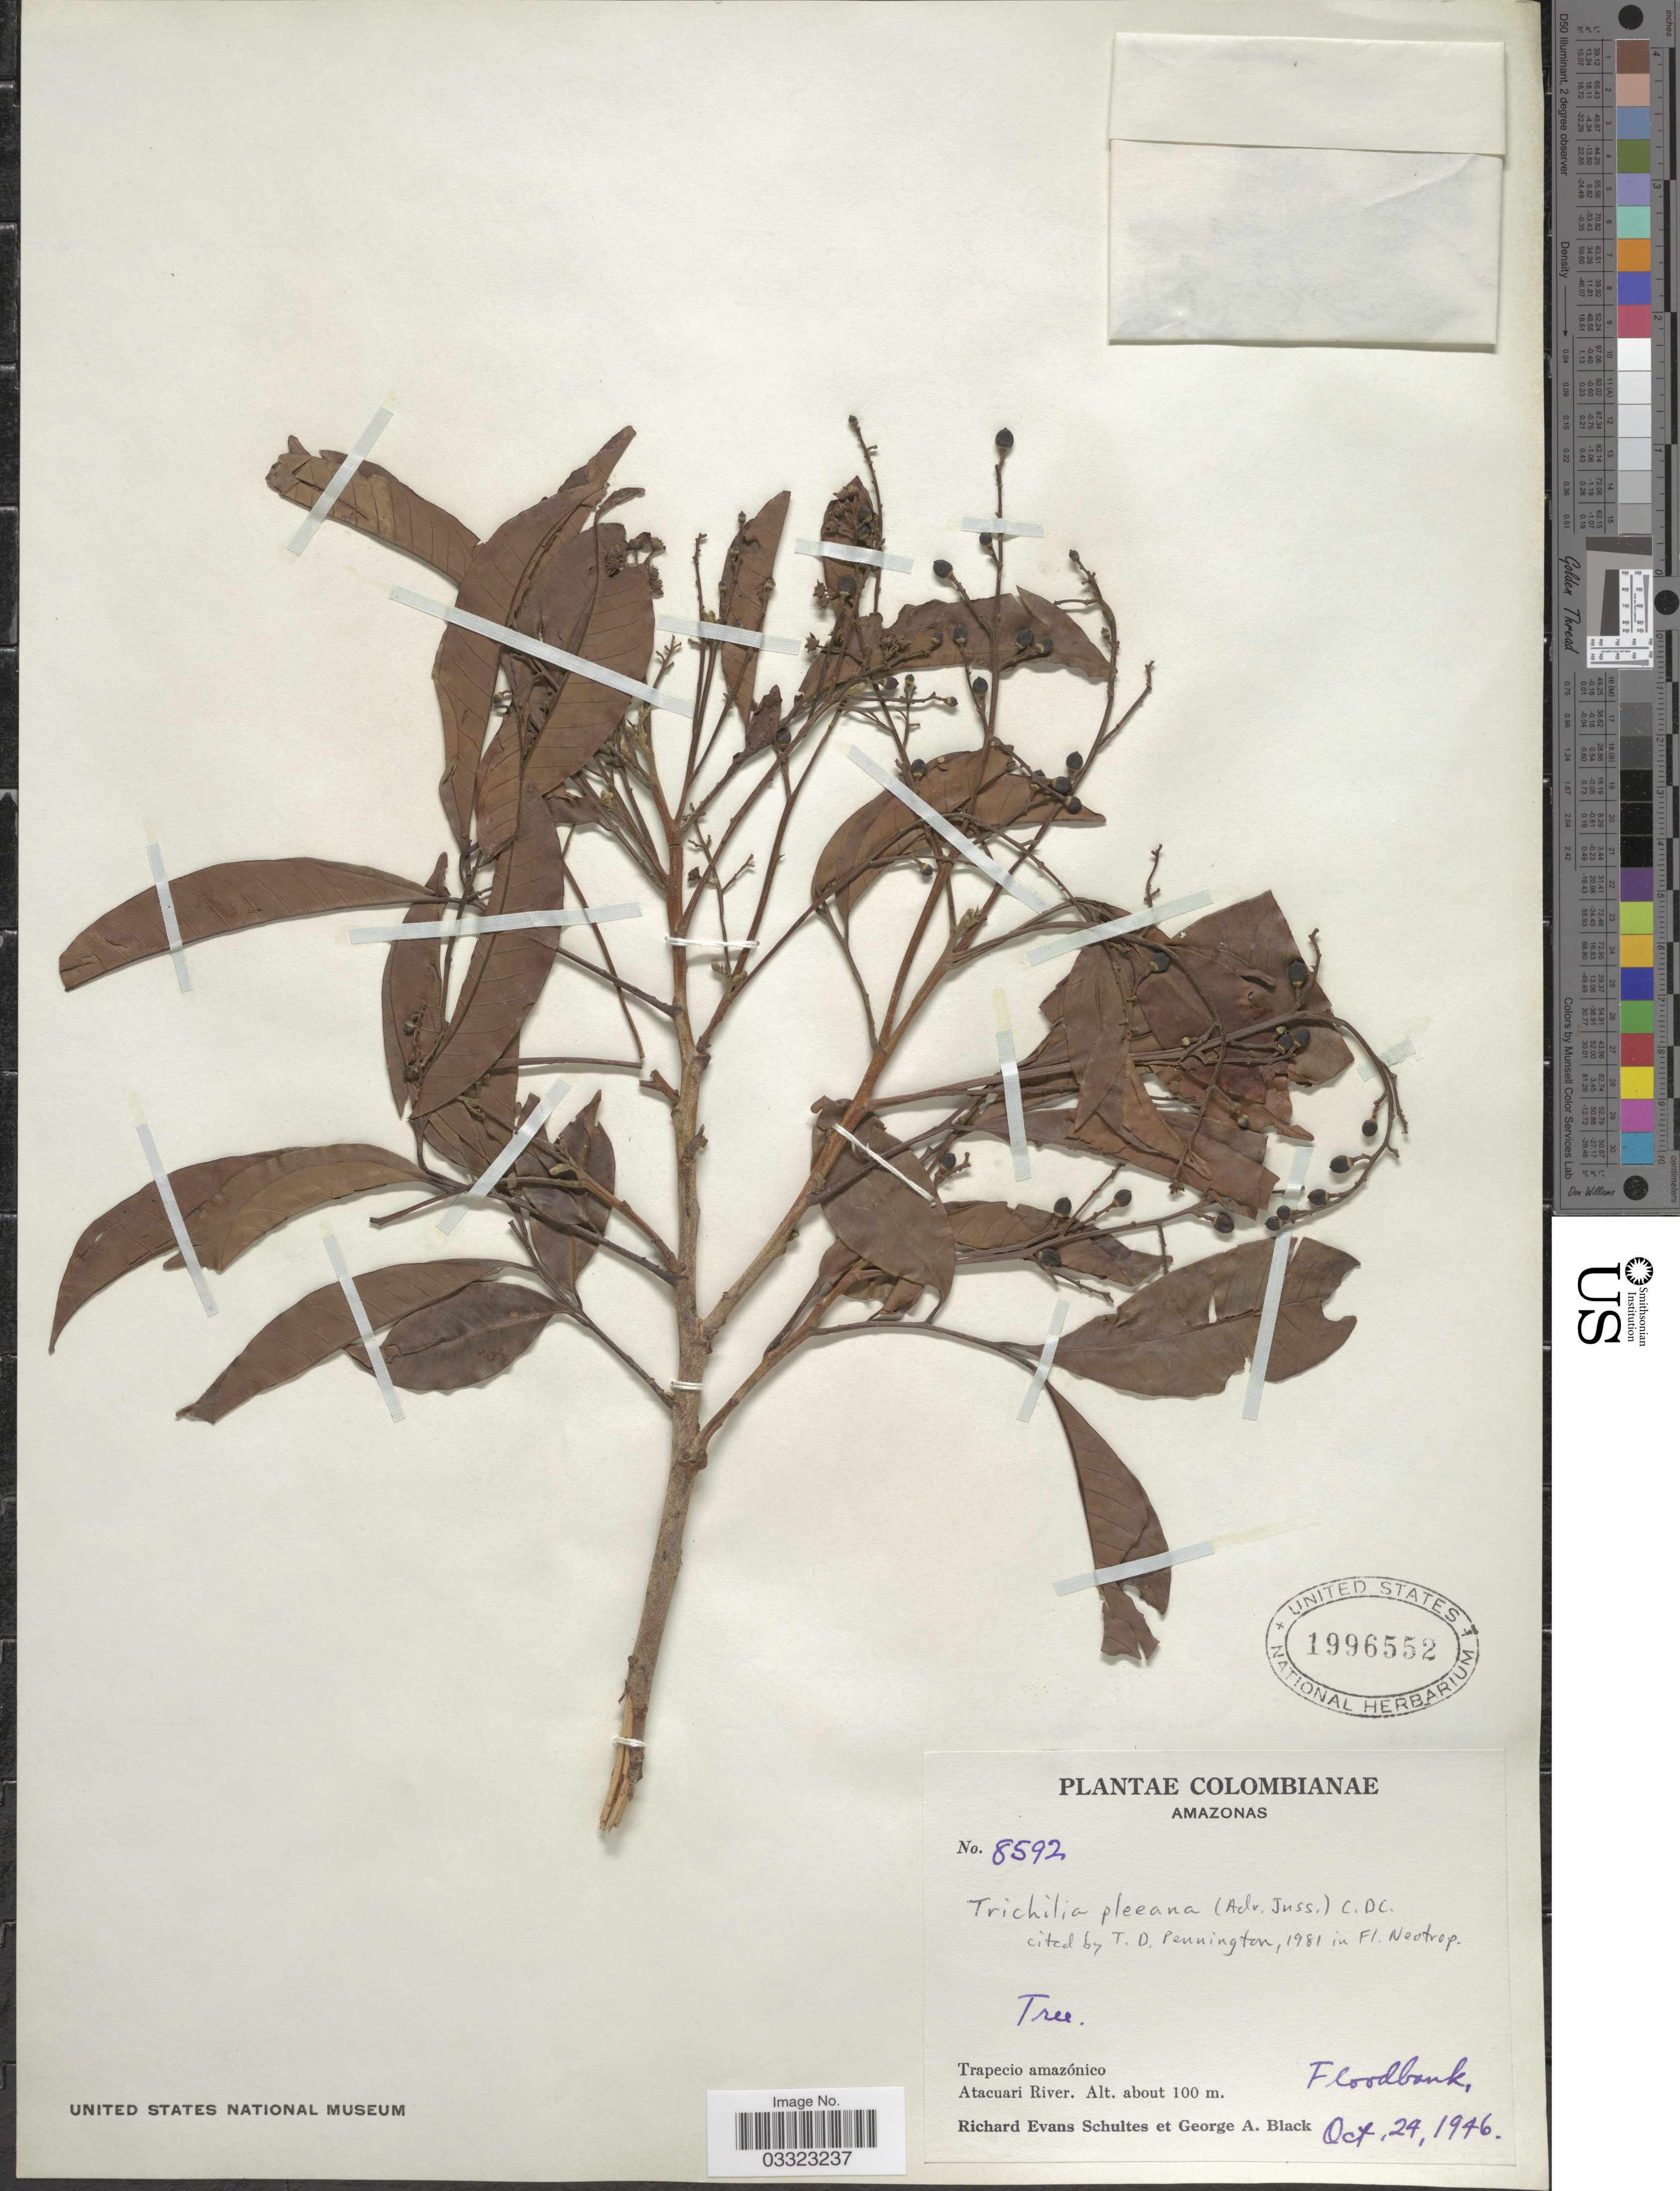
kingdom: Plantae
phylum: Tracheophyta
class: Magnoliopsida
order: Sapindales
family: Meliaceae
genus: Trichilia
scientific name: Trichilia pleeana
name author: (A. Juss.) C. DC.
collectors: R. E. Schultes & G. A. Black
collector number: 8592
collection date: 1946-10-24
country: Colombia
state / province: Amazônas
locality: Trapecio amazónico. Atacuari River.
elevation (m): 100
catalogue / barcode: US 1996552